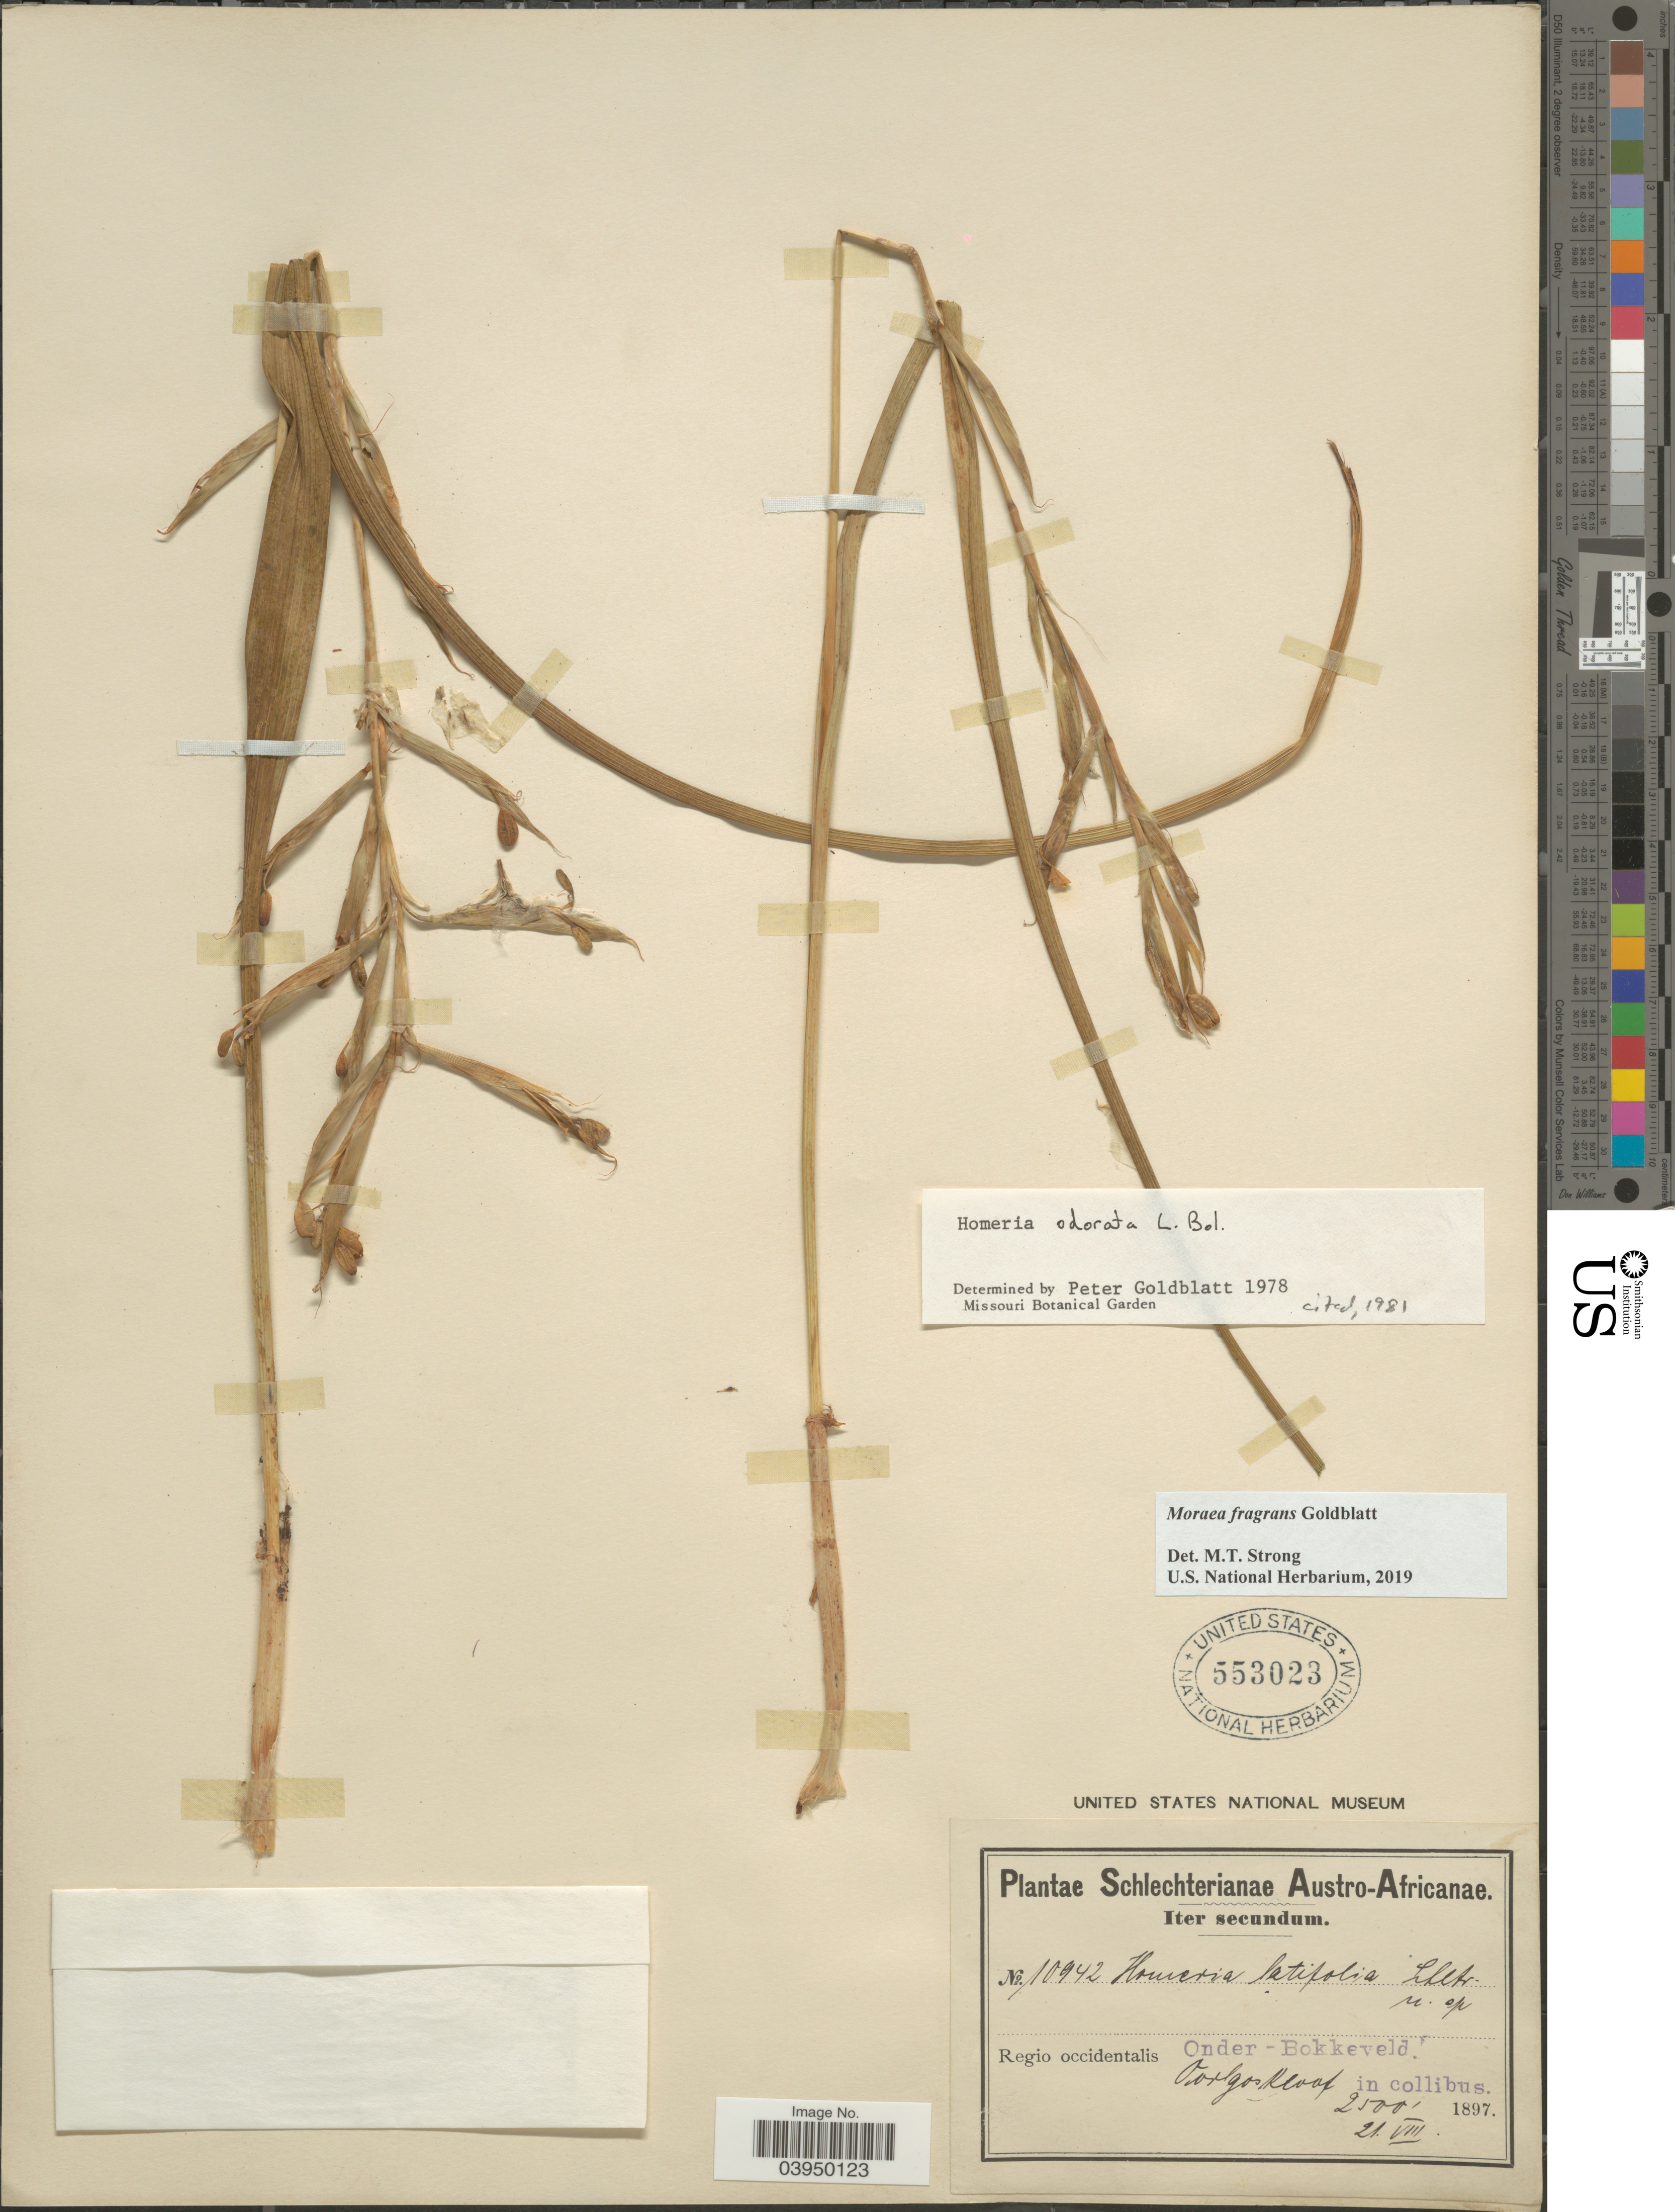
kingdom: Plantae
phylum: Tracheophyta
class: Liliopsida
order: Asparagales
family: Iridaceae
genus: Moraea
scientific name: Moraea fragrans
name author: Goldblatt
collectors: Schlechter, --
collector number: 10942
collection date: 1897-08-21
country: South Africa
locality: Austro-Africanae. Regio occidentalis Ouder-Bokkeveld. Oorlgos Kloof. in collibus.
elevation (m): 762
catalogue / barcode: US 553023